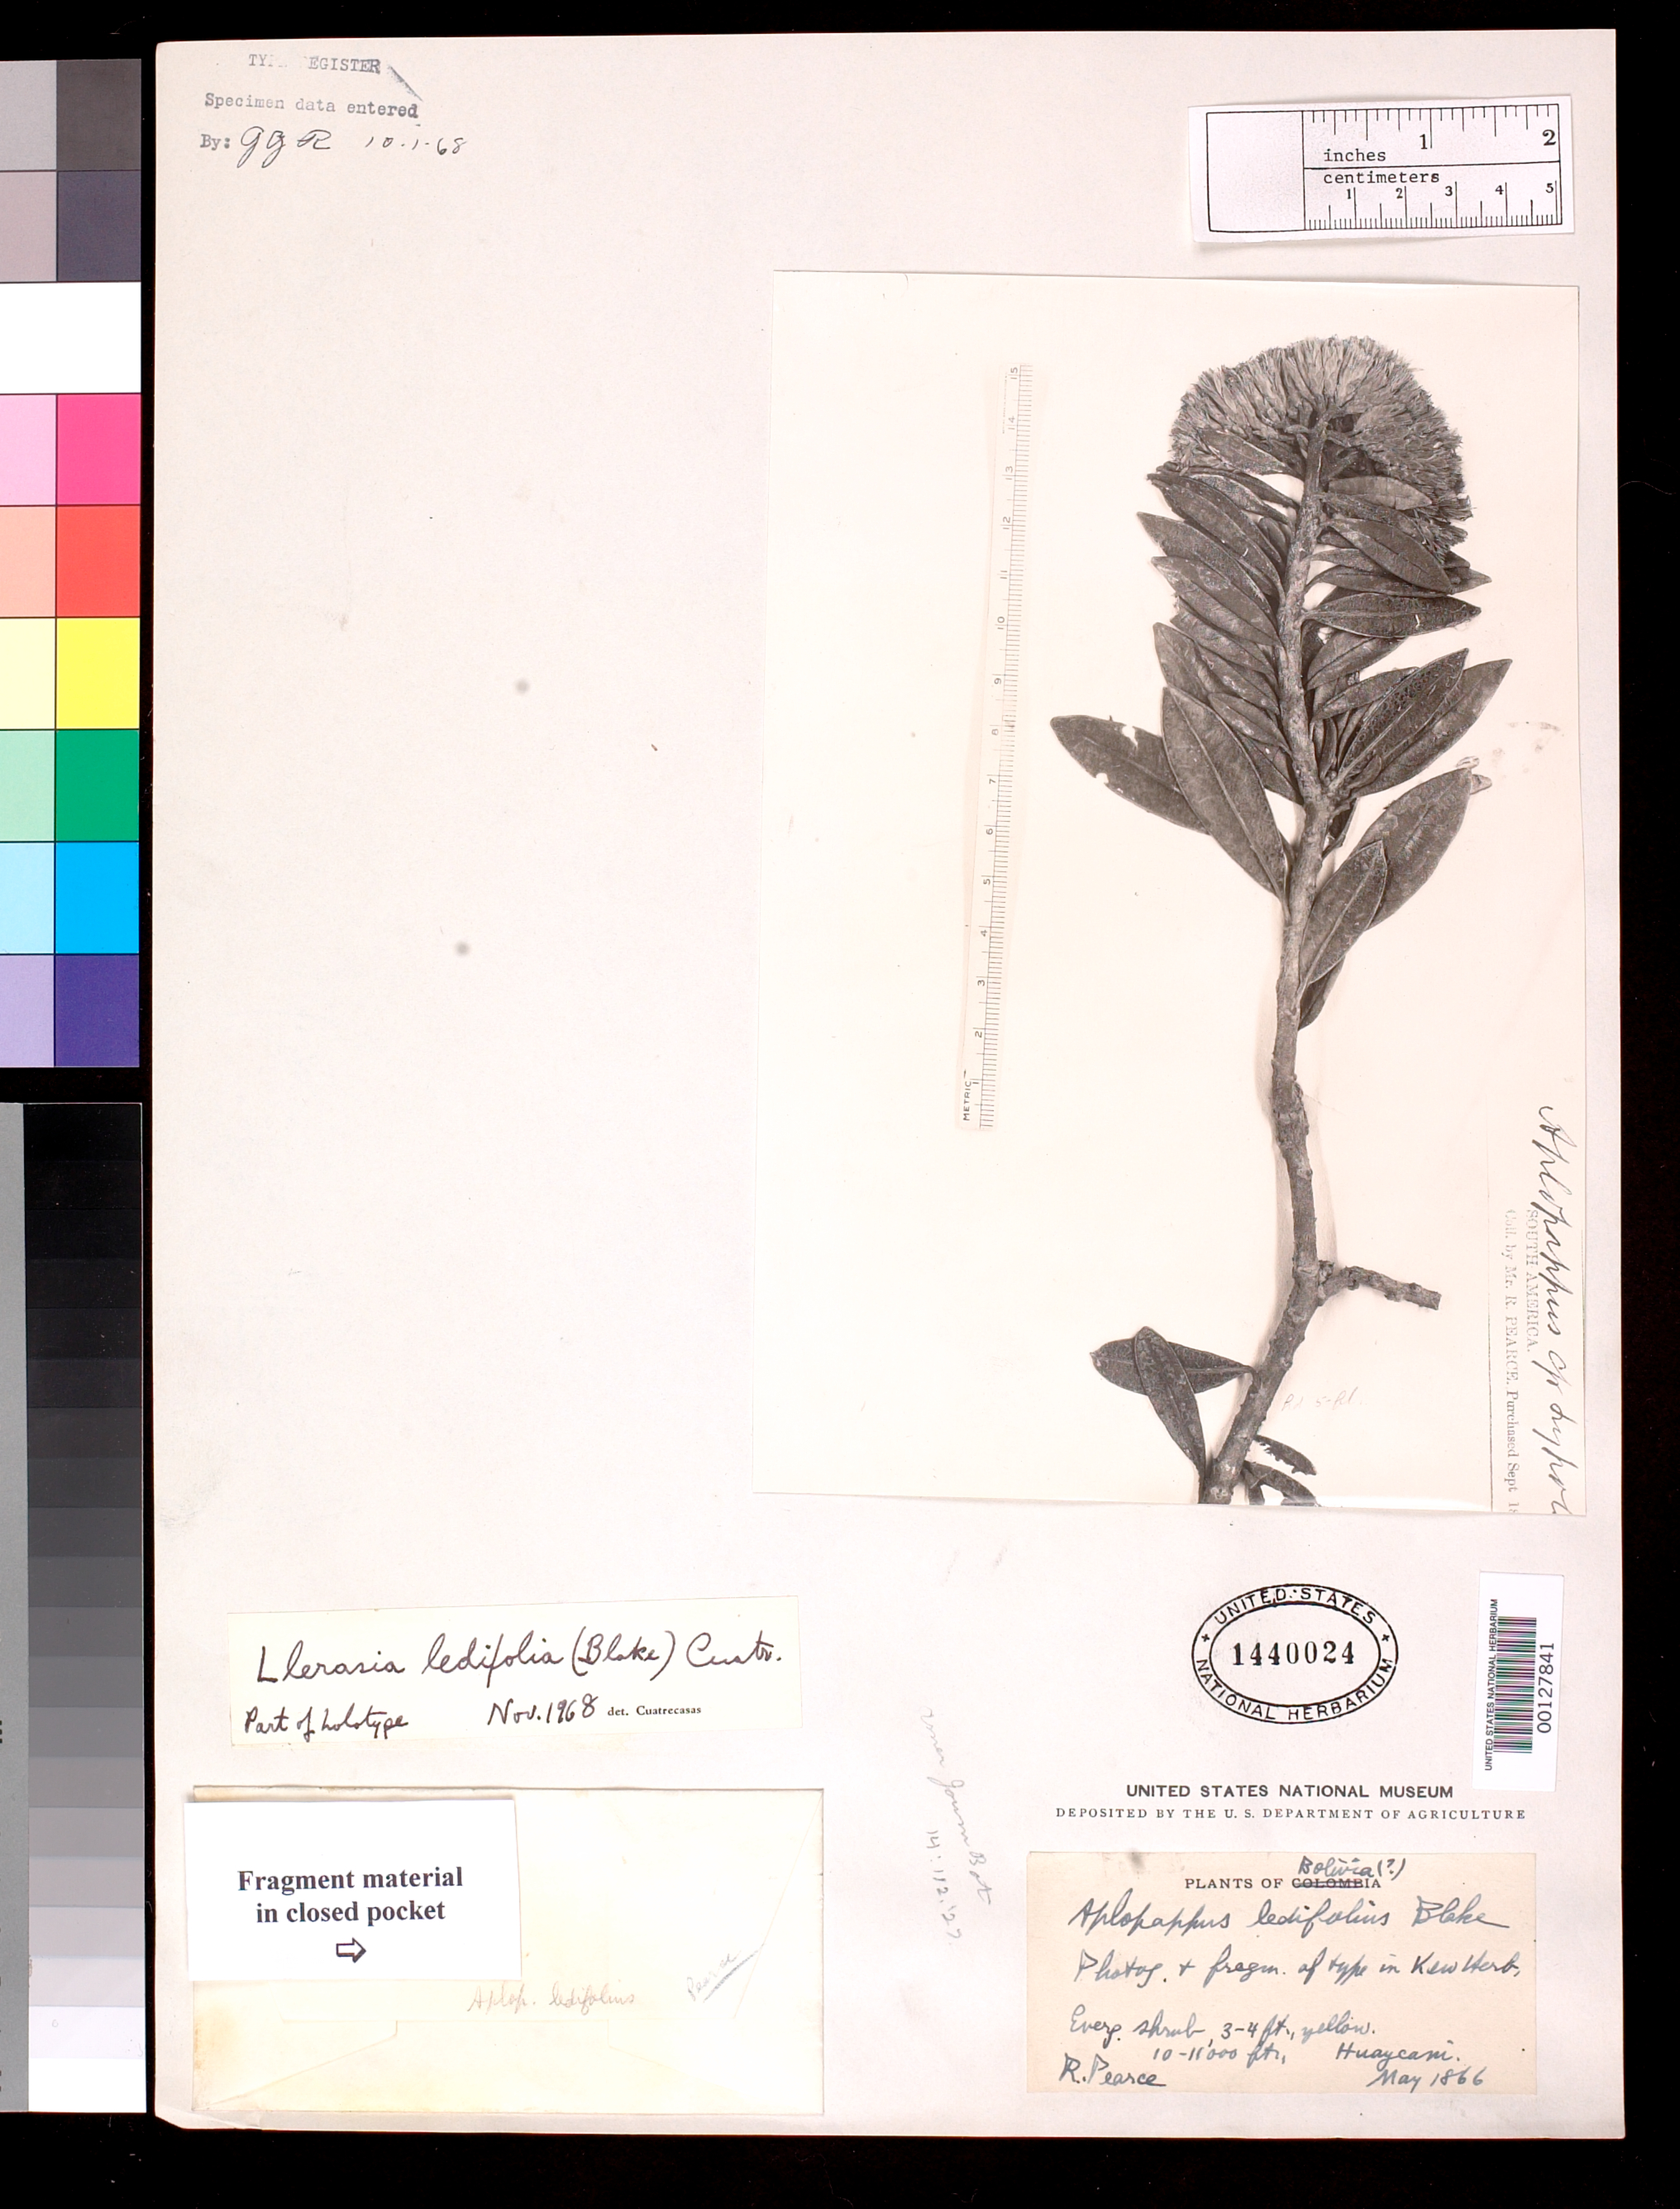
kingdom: Plantae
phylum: Tracheophyta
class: Magnoliopsida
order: Asterales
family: Asteraceae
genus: Haplopappus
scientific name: Haplopappus ledifolius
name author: S.F. Blake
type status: Type Fragment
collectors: R. Pearce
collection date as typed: May 1866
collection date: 1866-05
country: Bolivia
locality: Huaycani.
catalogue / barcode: US 1440024